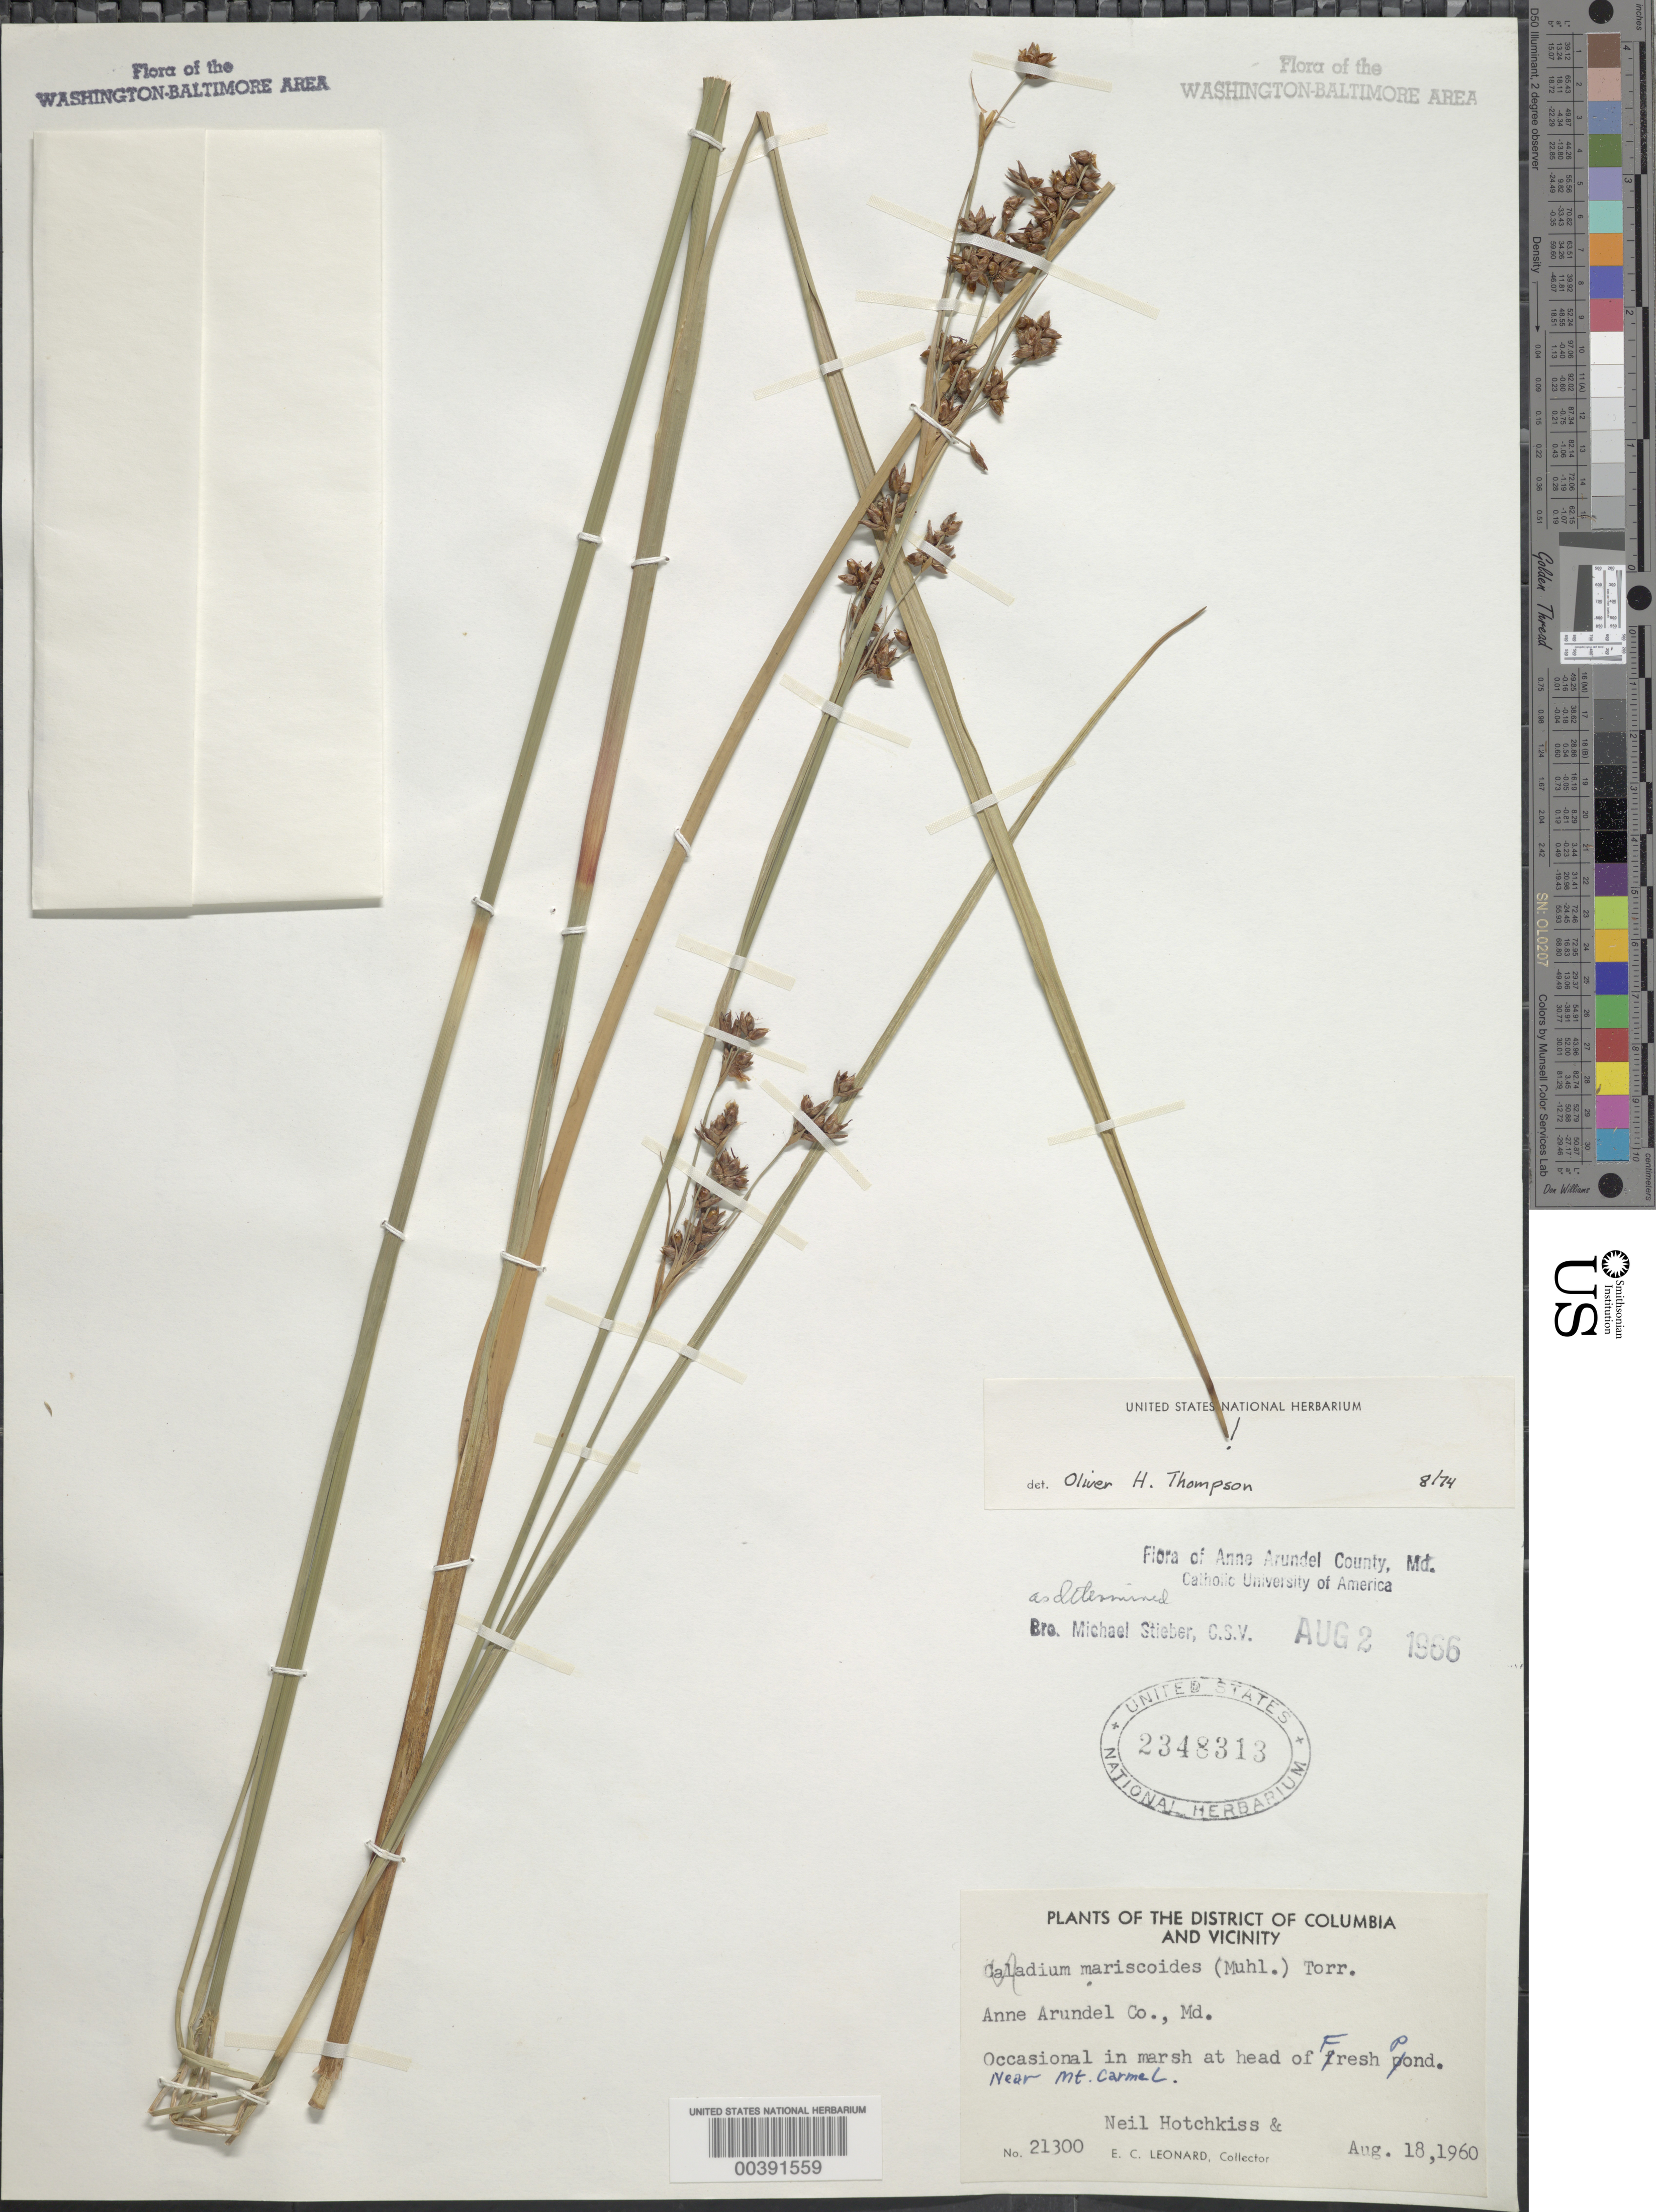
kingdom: Plantae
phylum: Tracheophyta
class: Liliopsida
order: Poales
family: Cyperaceae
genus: Cladium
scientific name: Cladium mariscoides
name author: (Muhl.) Torr.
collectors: N. Hotchkiss & E. C. Leonard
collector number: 21300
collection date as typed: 18 Aug 1960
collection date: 1960-08-18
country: United States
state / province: Maryland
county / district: Anne Arundel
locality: Fresh Pond, Mount Carmel vicinity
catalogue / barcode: US 2348313